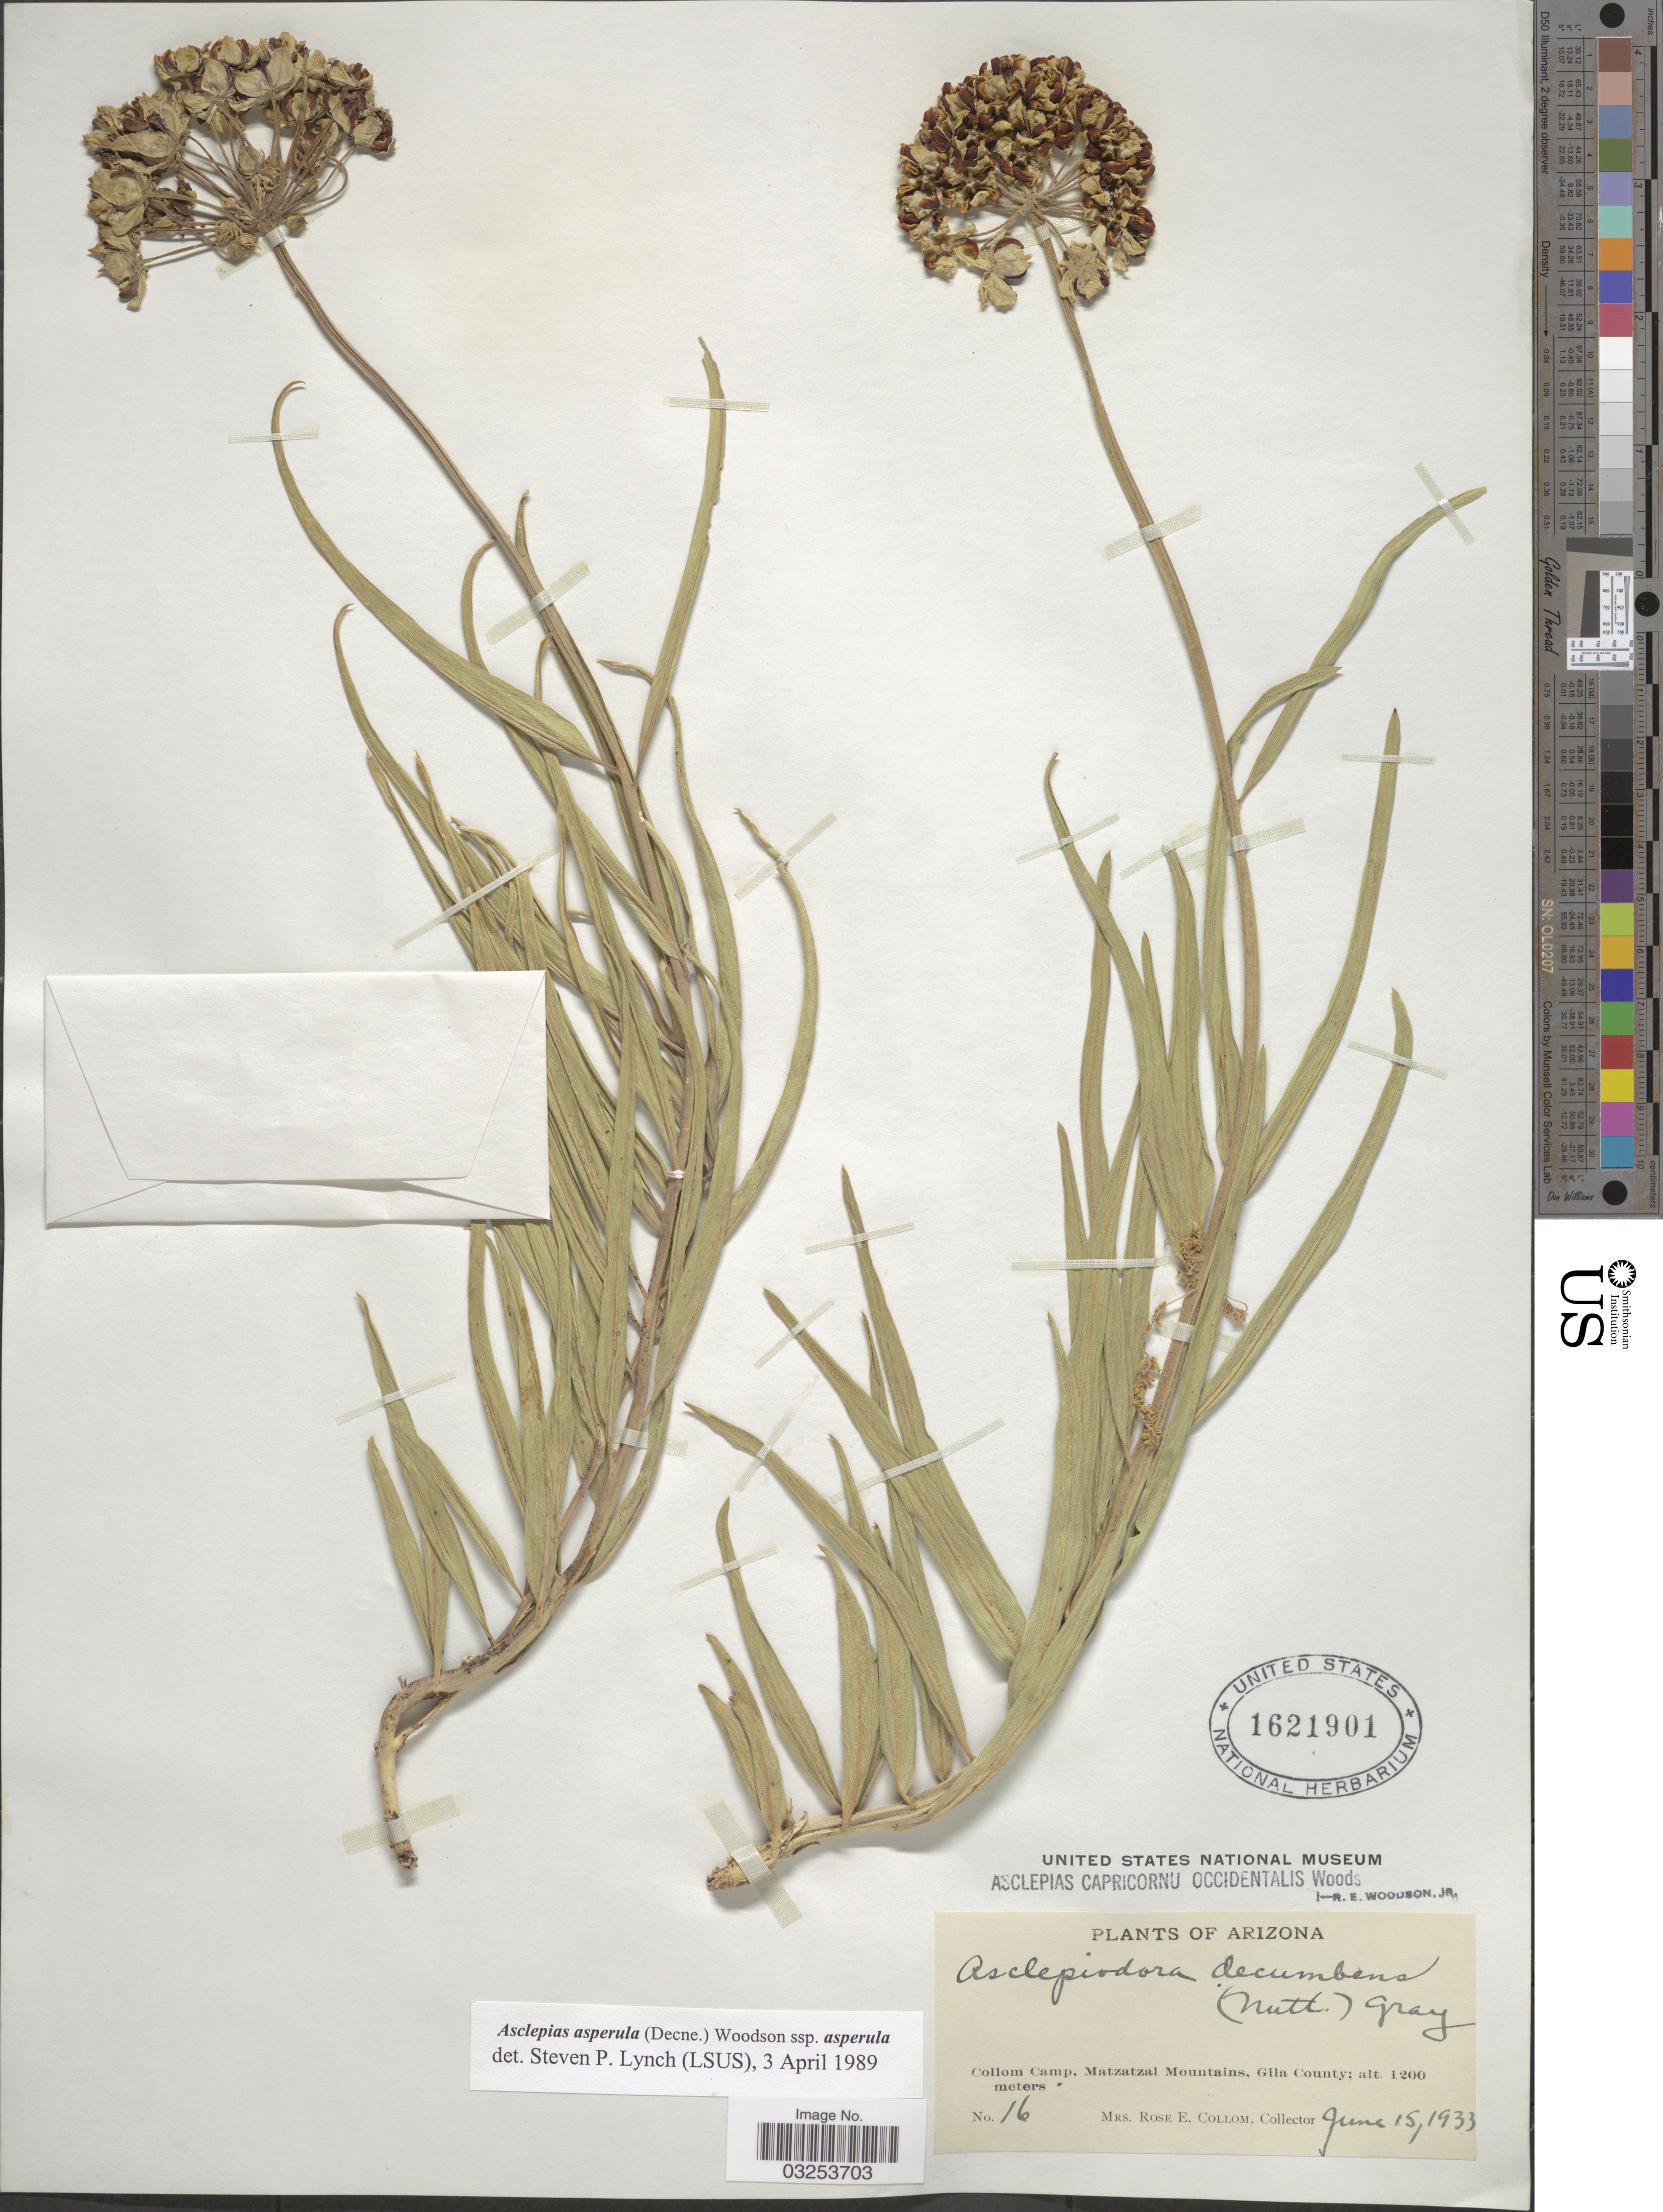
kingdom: Plantae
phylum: Tracheophyta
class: Magnoliopsida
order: Gentianales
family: Apocynaceae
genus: Asclepias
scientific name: Asclepias asperula subsp. asperula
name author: (Decne.) Woodson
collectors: R. E. Collom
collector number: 16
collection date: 1933-06-15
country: United States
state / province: Arizona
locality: Collom Camp, Matzatzal Mountains, Gila County.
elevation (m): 1200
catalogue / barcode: US 1621901